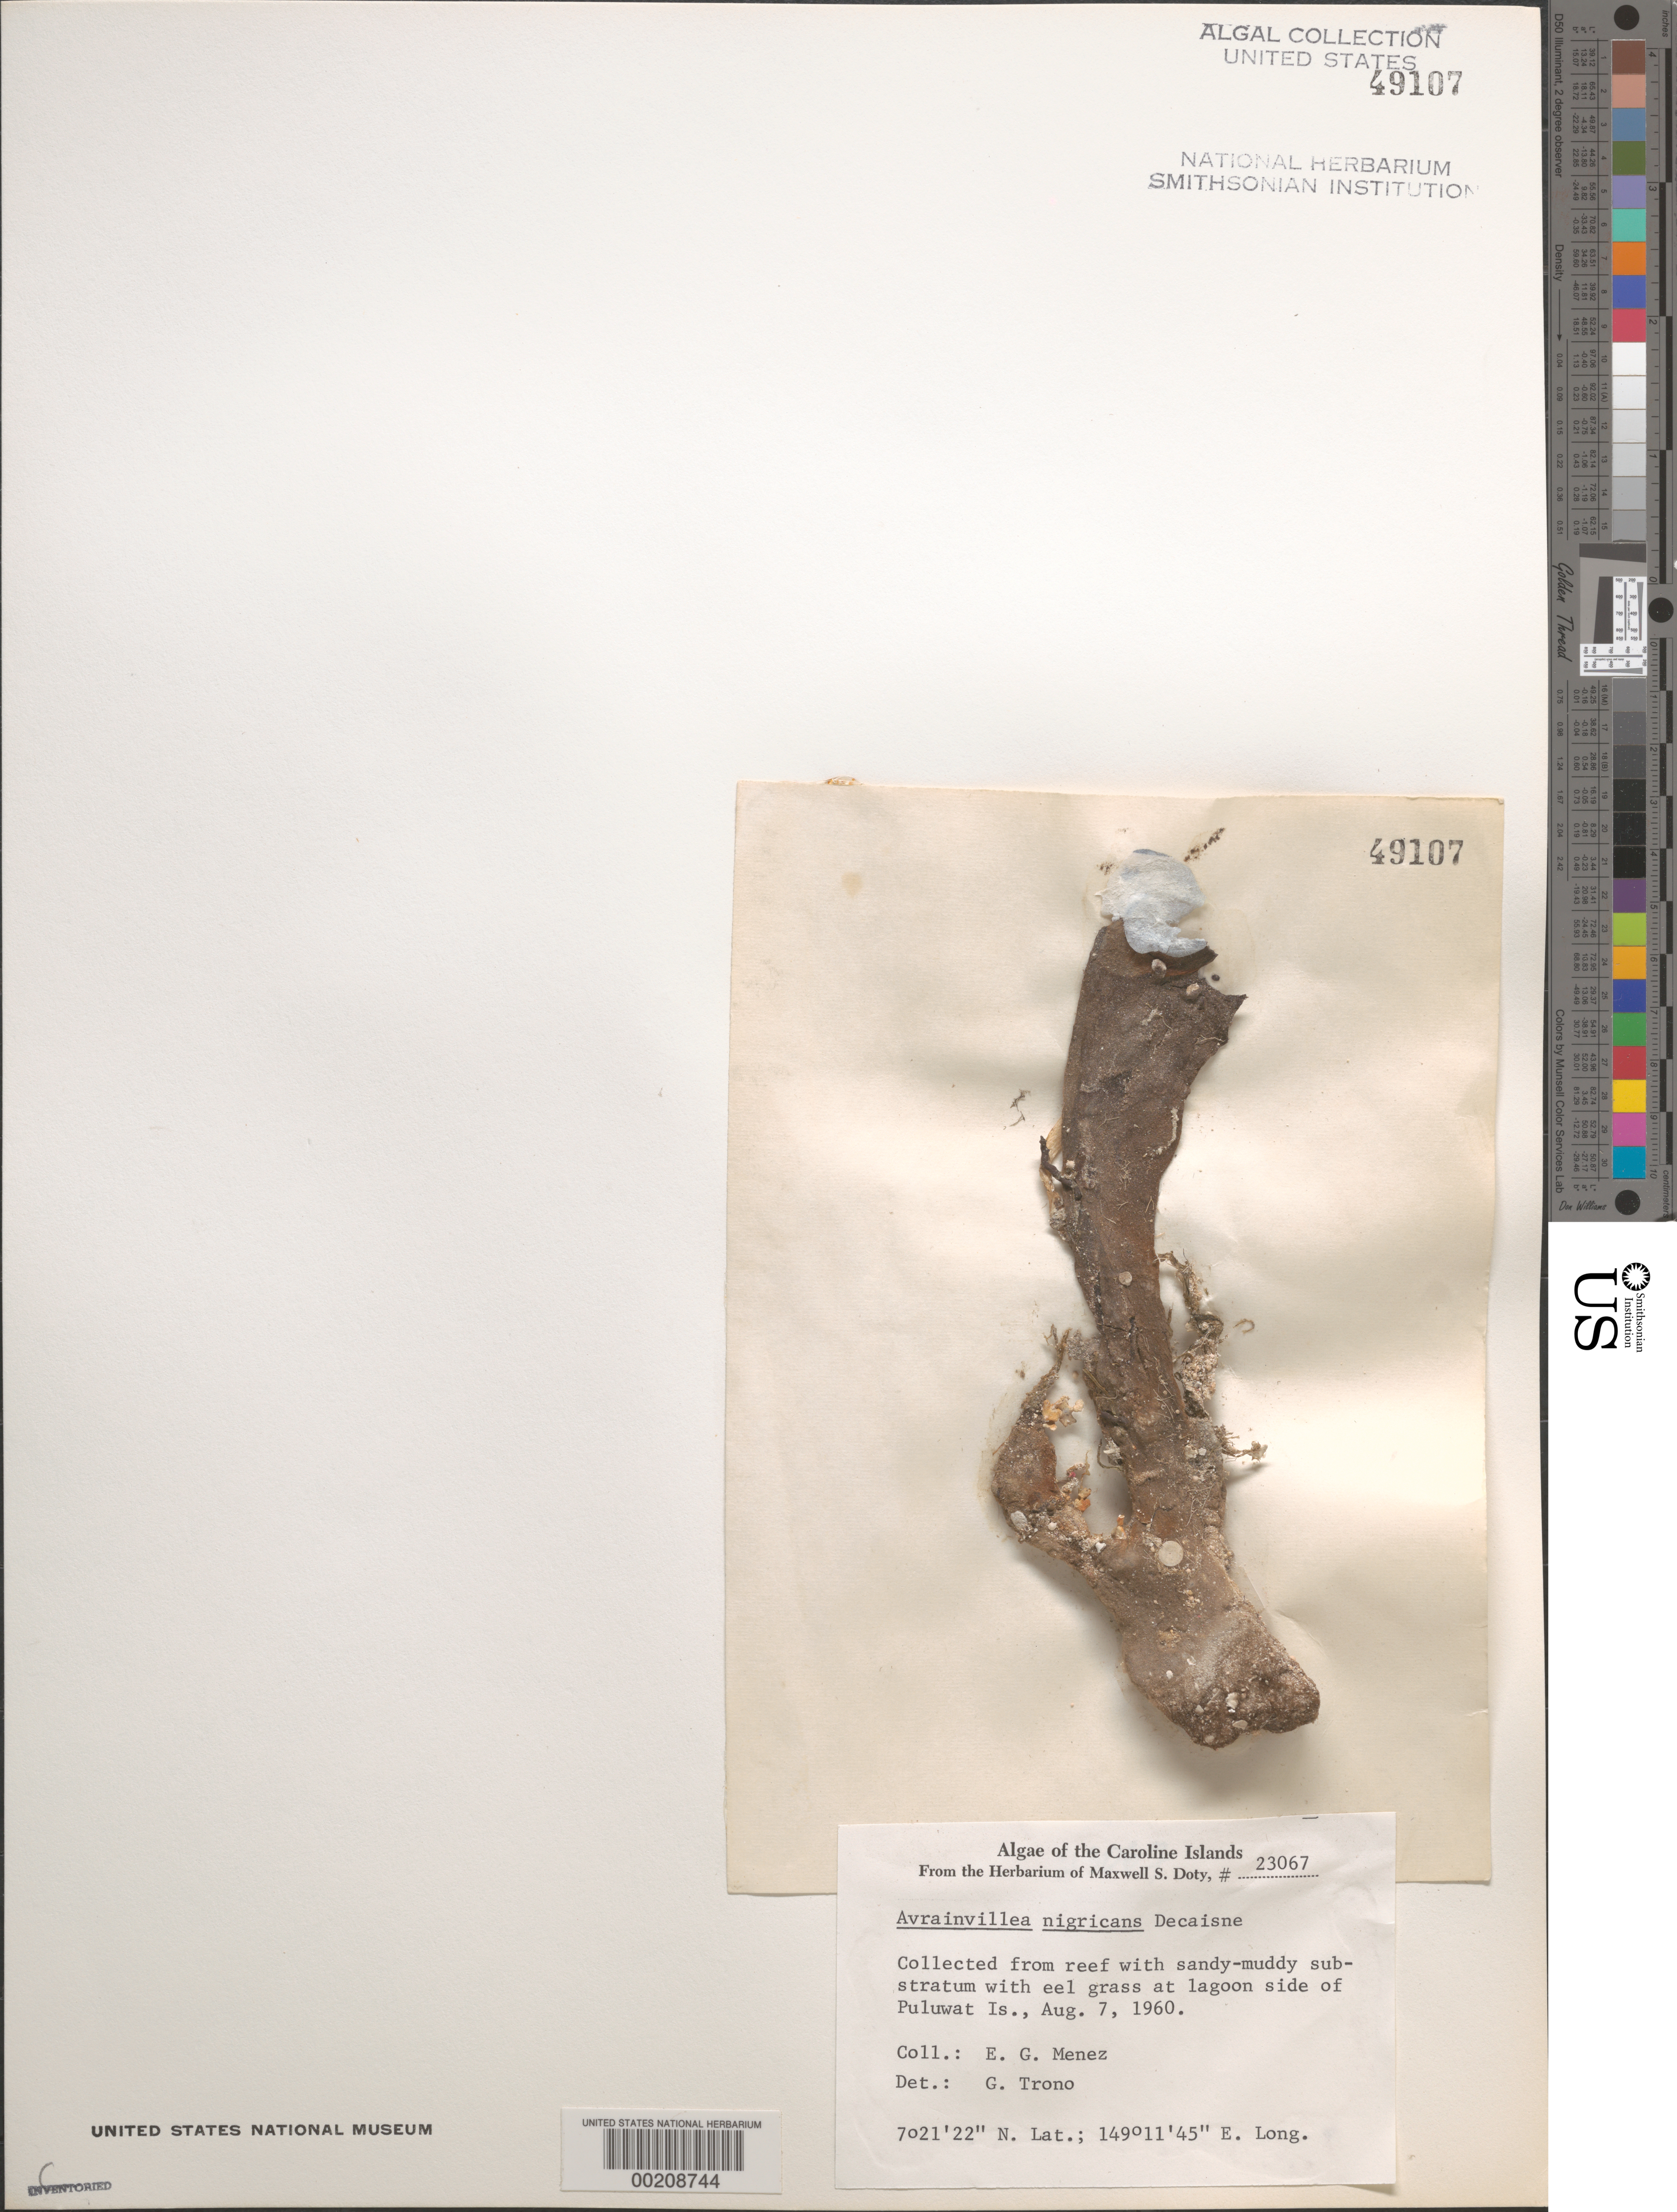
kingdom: Plantae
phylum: Chlorophyta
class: Ulvophyceae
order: Bryopsidales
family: Dichotomosiphonaceae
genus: Avrainvillea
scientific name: Avrainvillea nigricans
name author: Decne.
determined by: Trono, Gavino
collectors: Meñez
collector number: MSD 23067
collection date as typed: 07 Aug 1960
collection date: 1960-08-07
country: Micronesia, Federated States of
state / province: Truk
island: Puluwat Atoll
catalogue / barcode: US 49107